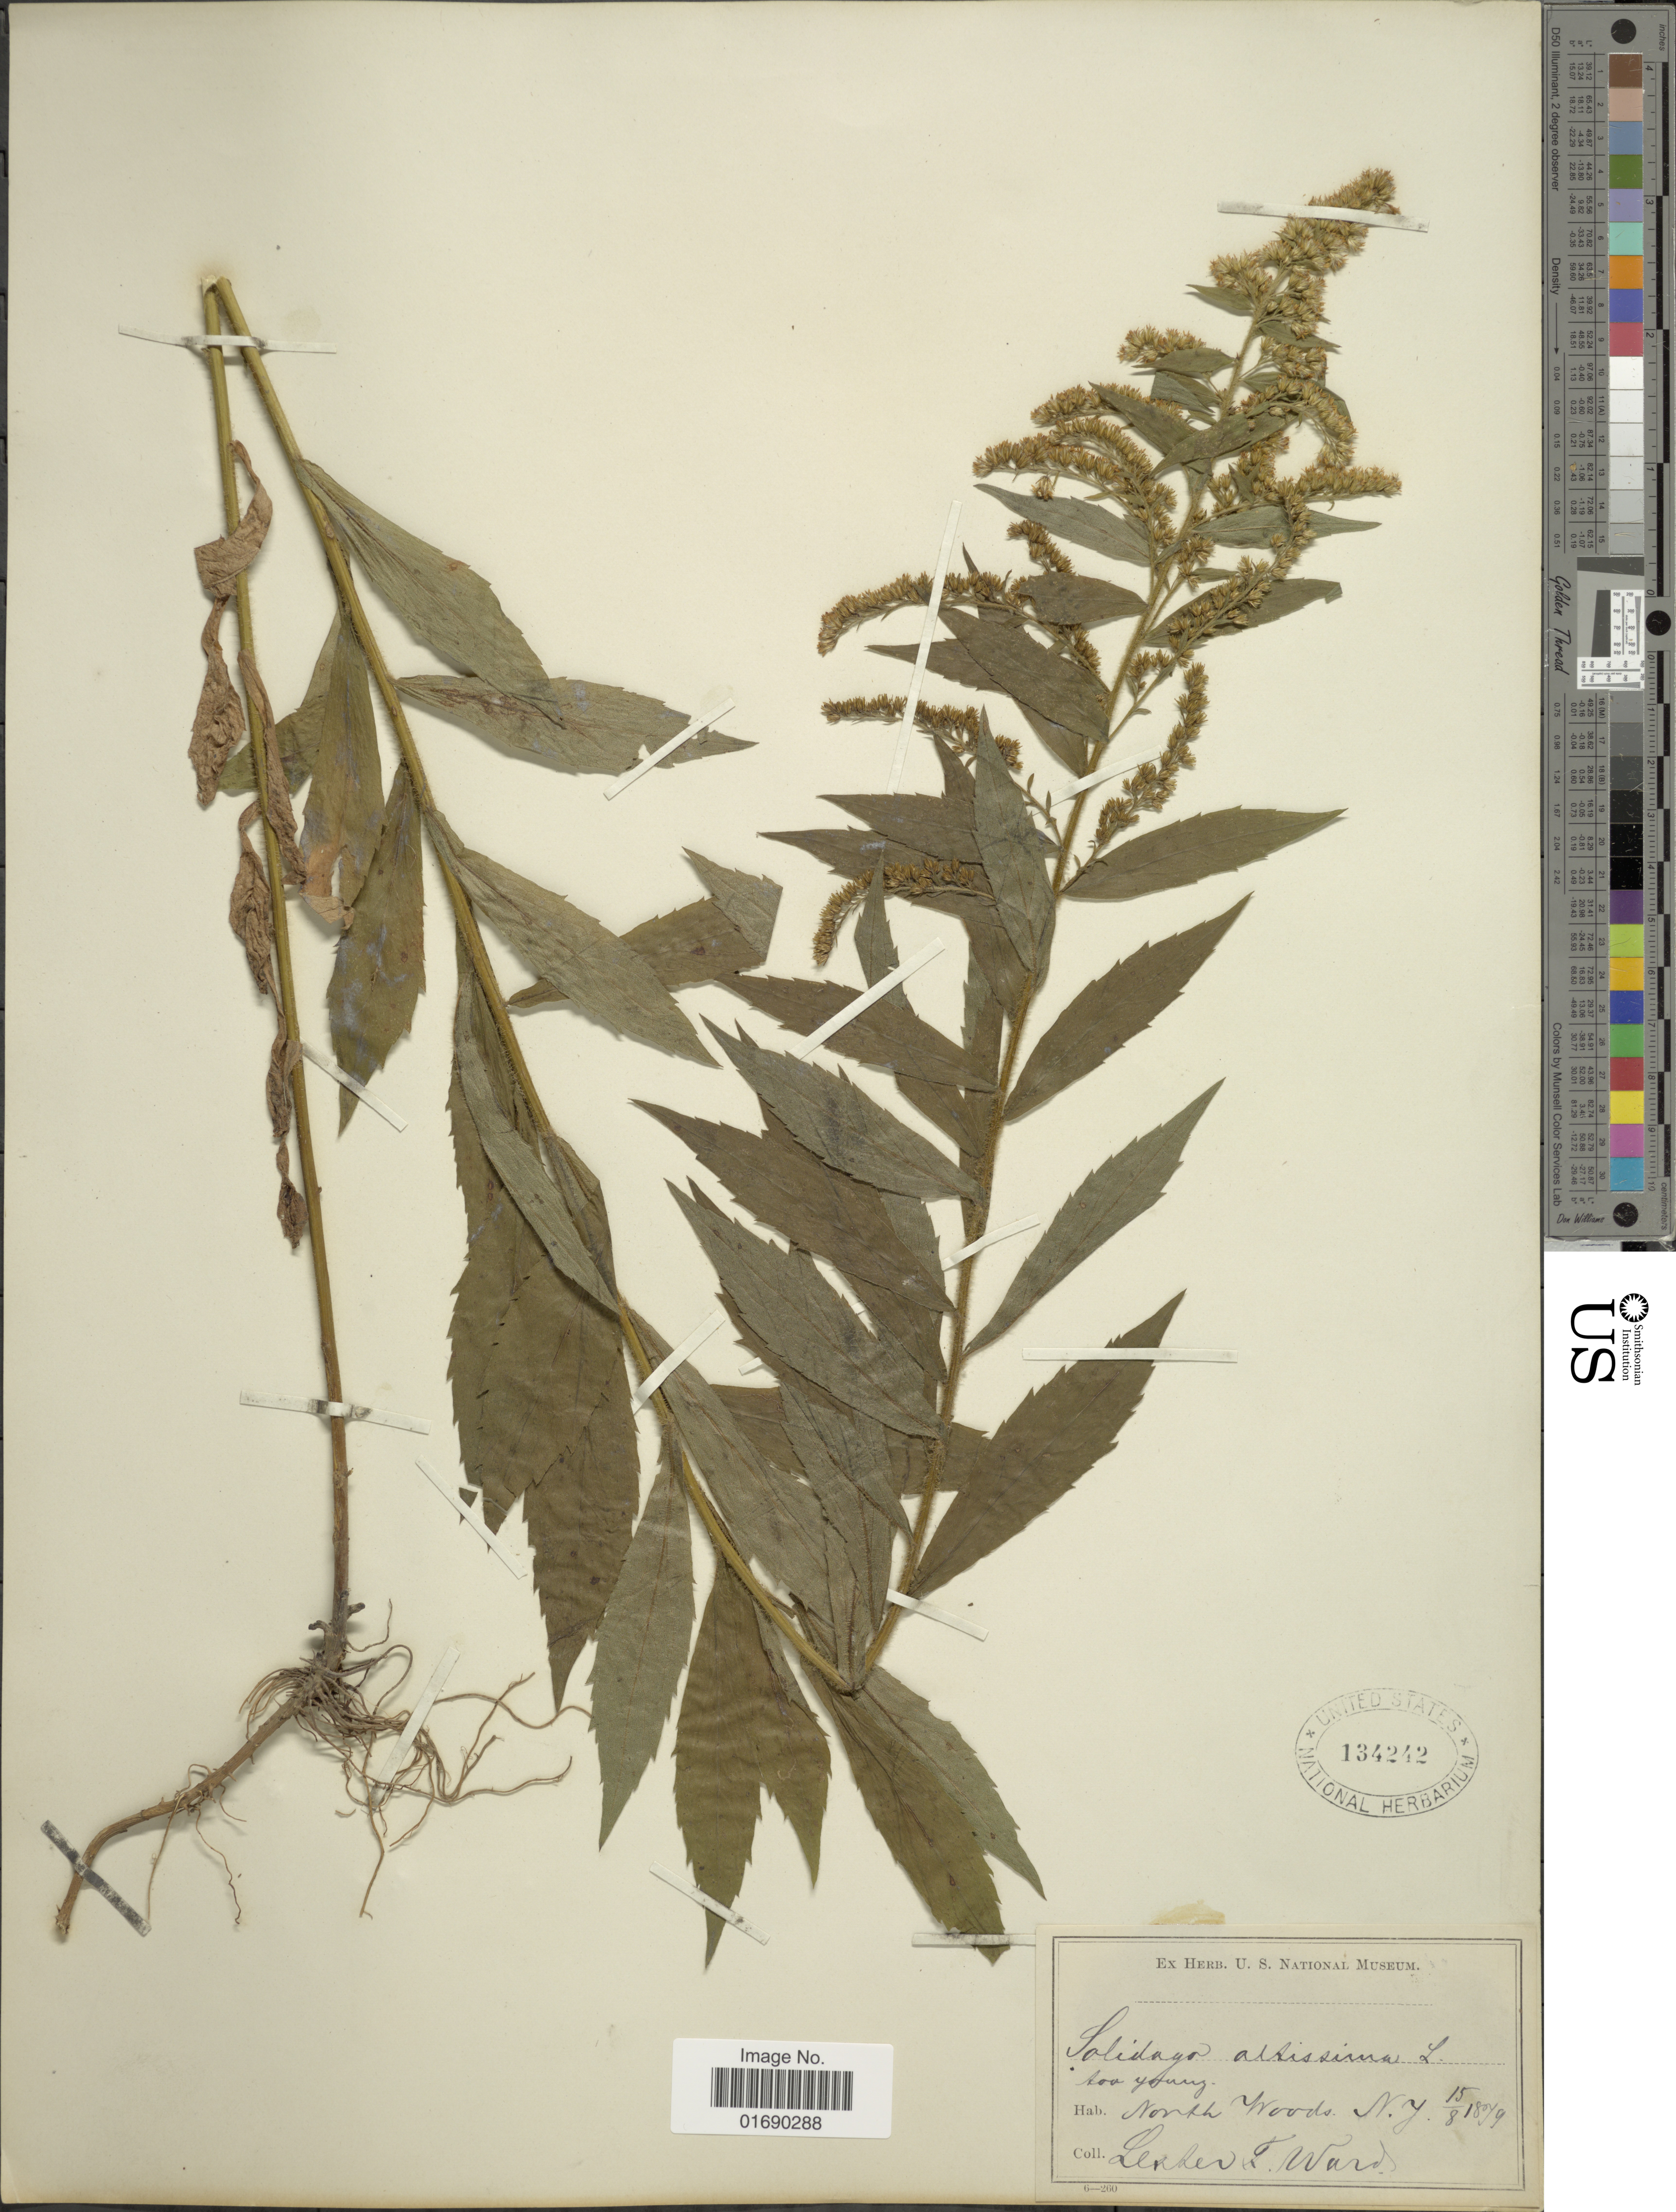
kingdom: Plantae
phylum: Tracheophyta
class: Magnoliopsida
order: Asterales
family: Asteraceae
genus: Solidago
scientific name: Solidago rugosa var. villosa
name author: Mill.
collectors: L. F. Ward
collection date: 1879-08-15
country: United States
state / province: New Jersey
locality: North Woods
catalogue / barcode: US 134242